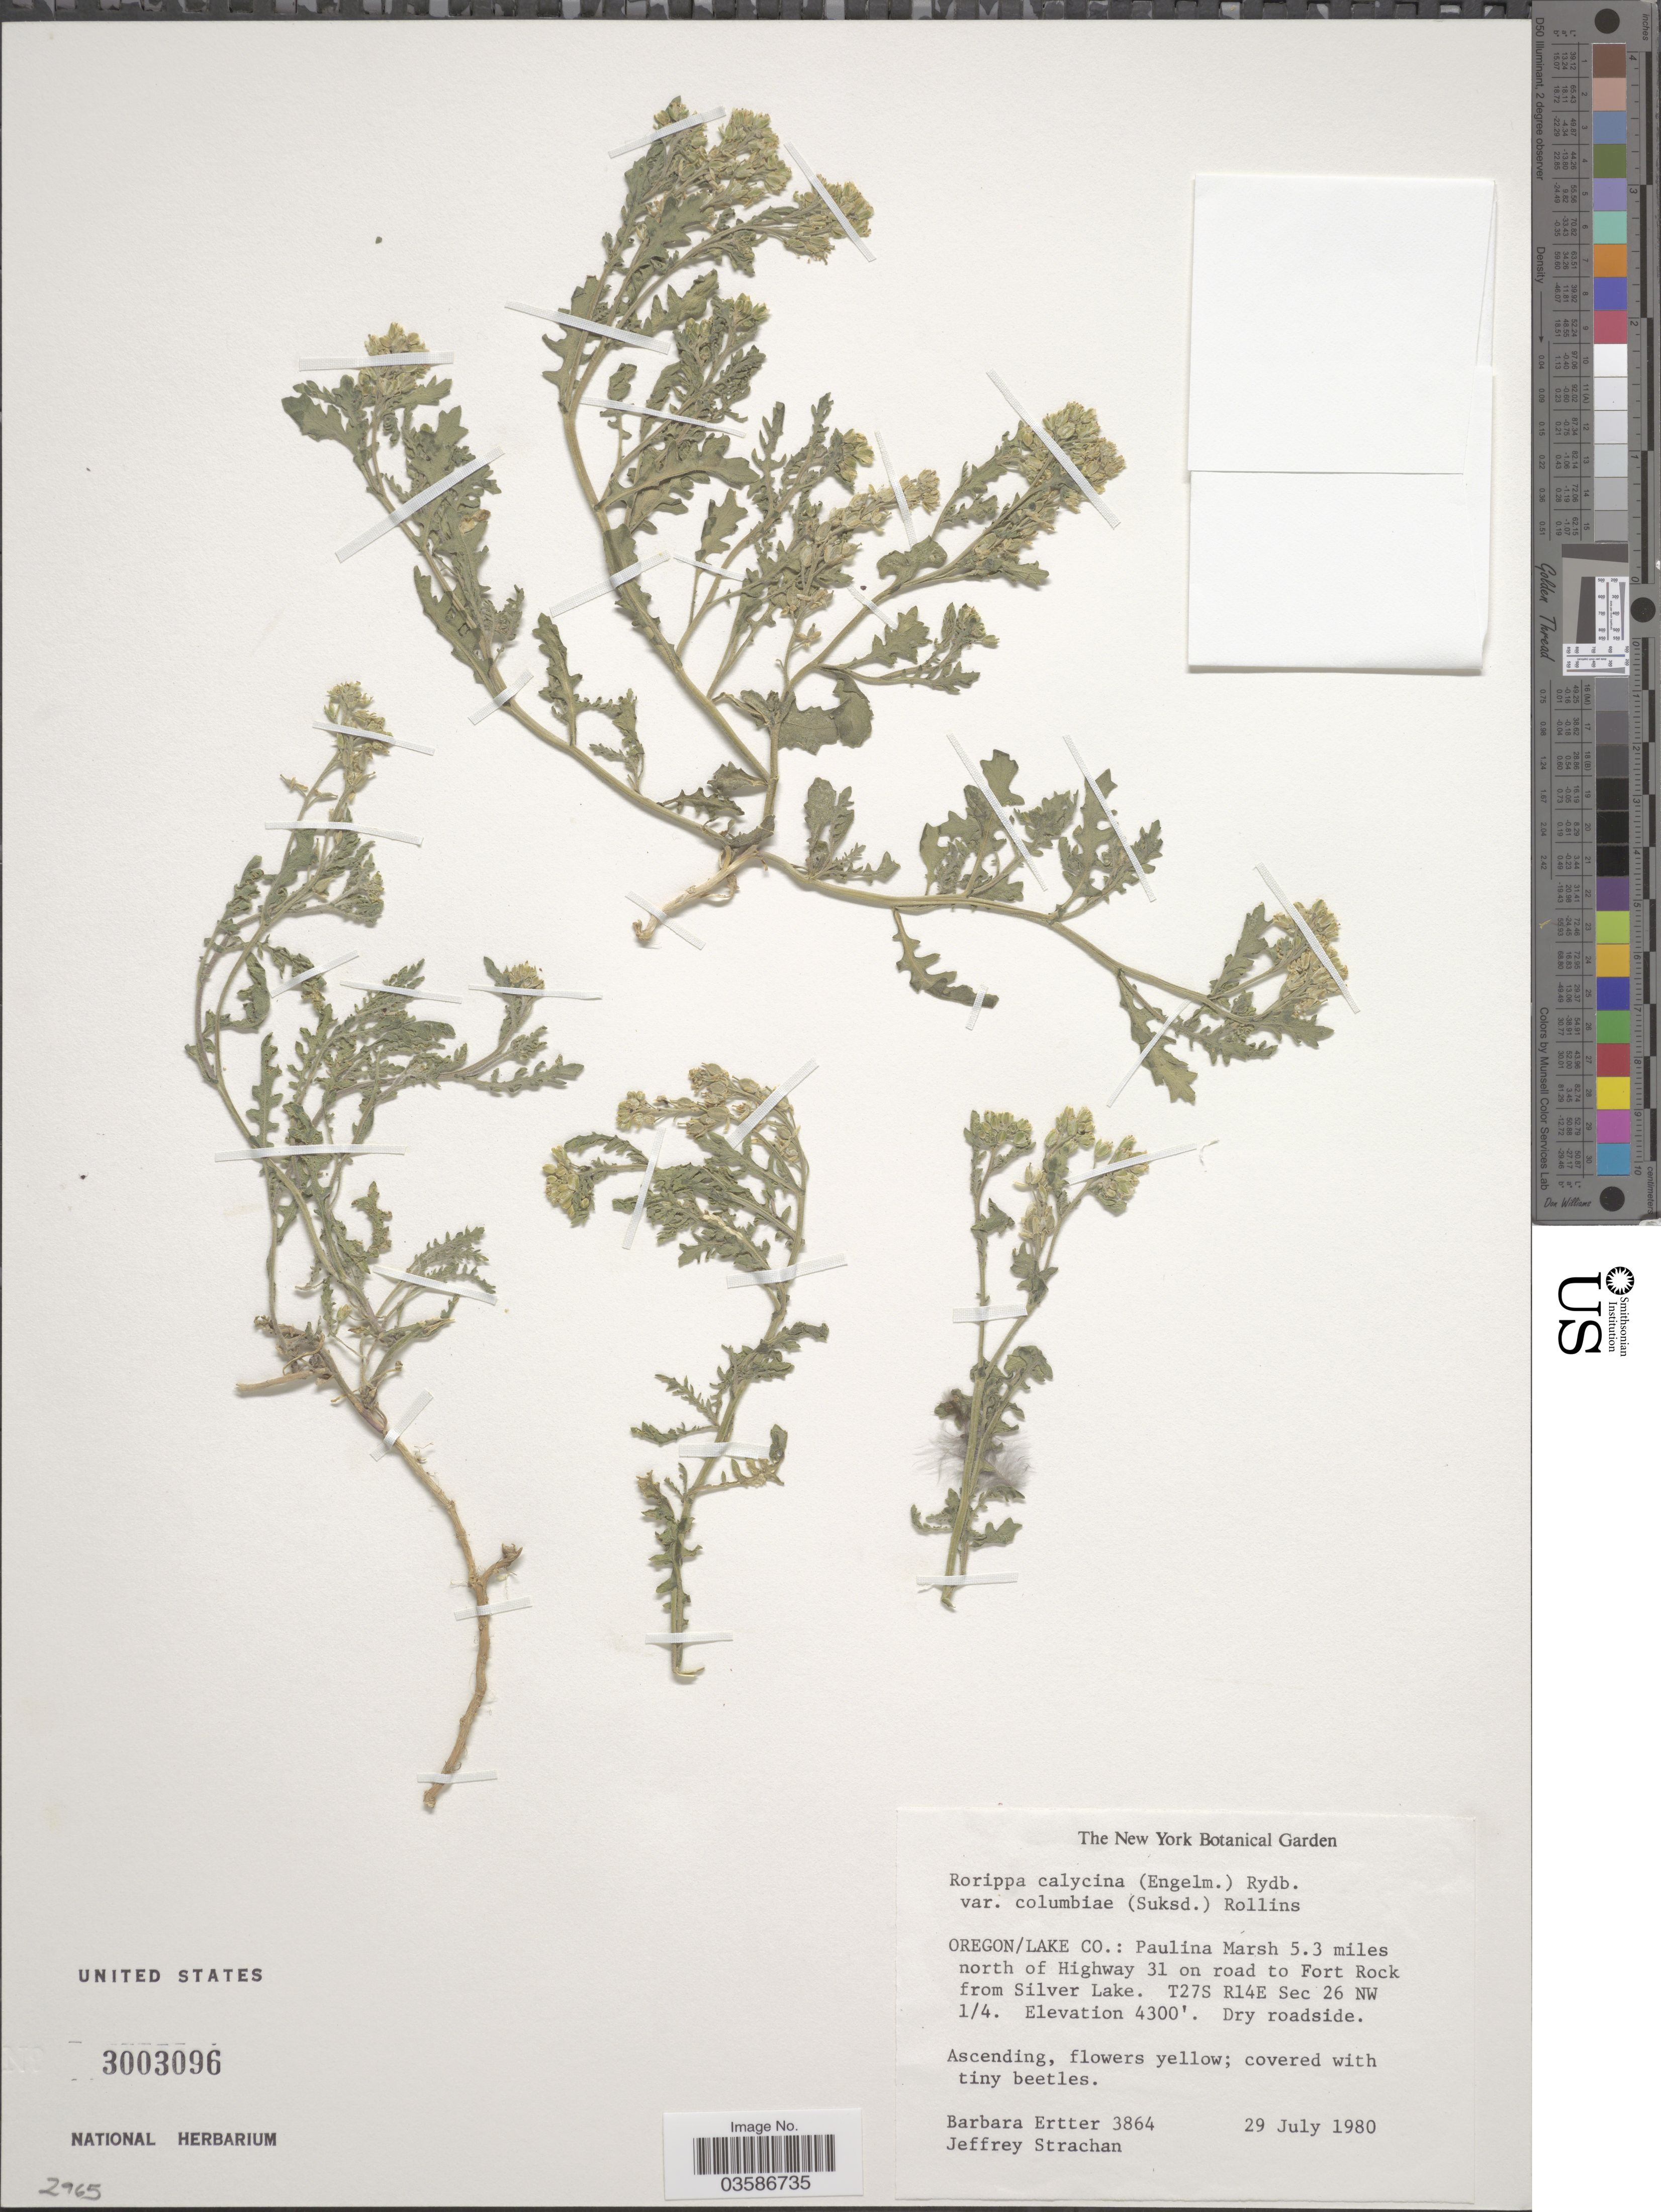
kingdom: Plantae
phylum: Tracheophyta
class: Magnoliopsida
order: Brassicales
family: Brassicaceae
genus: Rorippa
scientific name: Rorippa columbiae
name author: (Suksd. ex B.L. Rob.) Howell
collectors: B. Ertter & J. Strachan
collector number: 3864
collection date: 1980-07-29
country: United States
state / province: Oregon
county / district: Lake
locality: Lake Co.: Paulina Marsh 5.3 miles north of Highway 31 on road to Fort Rock from Silver Lake. T27S R14E Sec 26 NW ¼.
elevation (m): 1311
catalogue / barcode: US 3003096